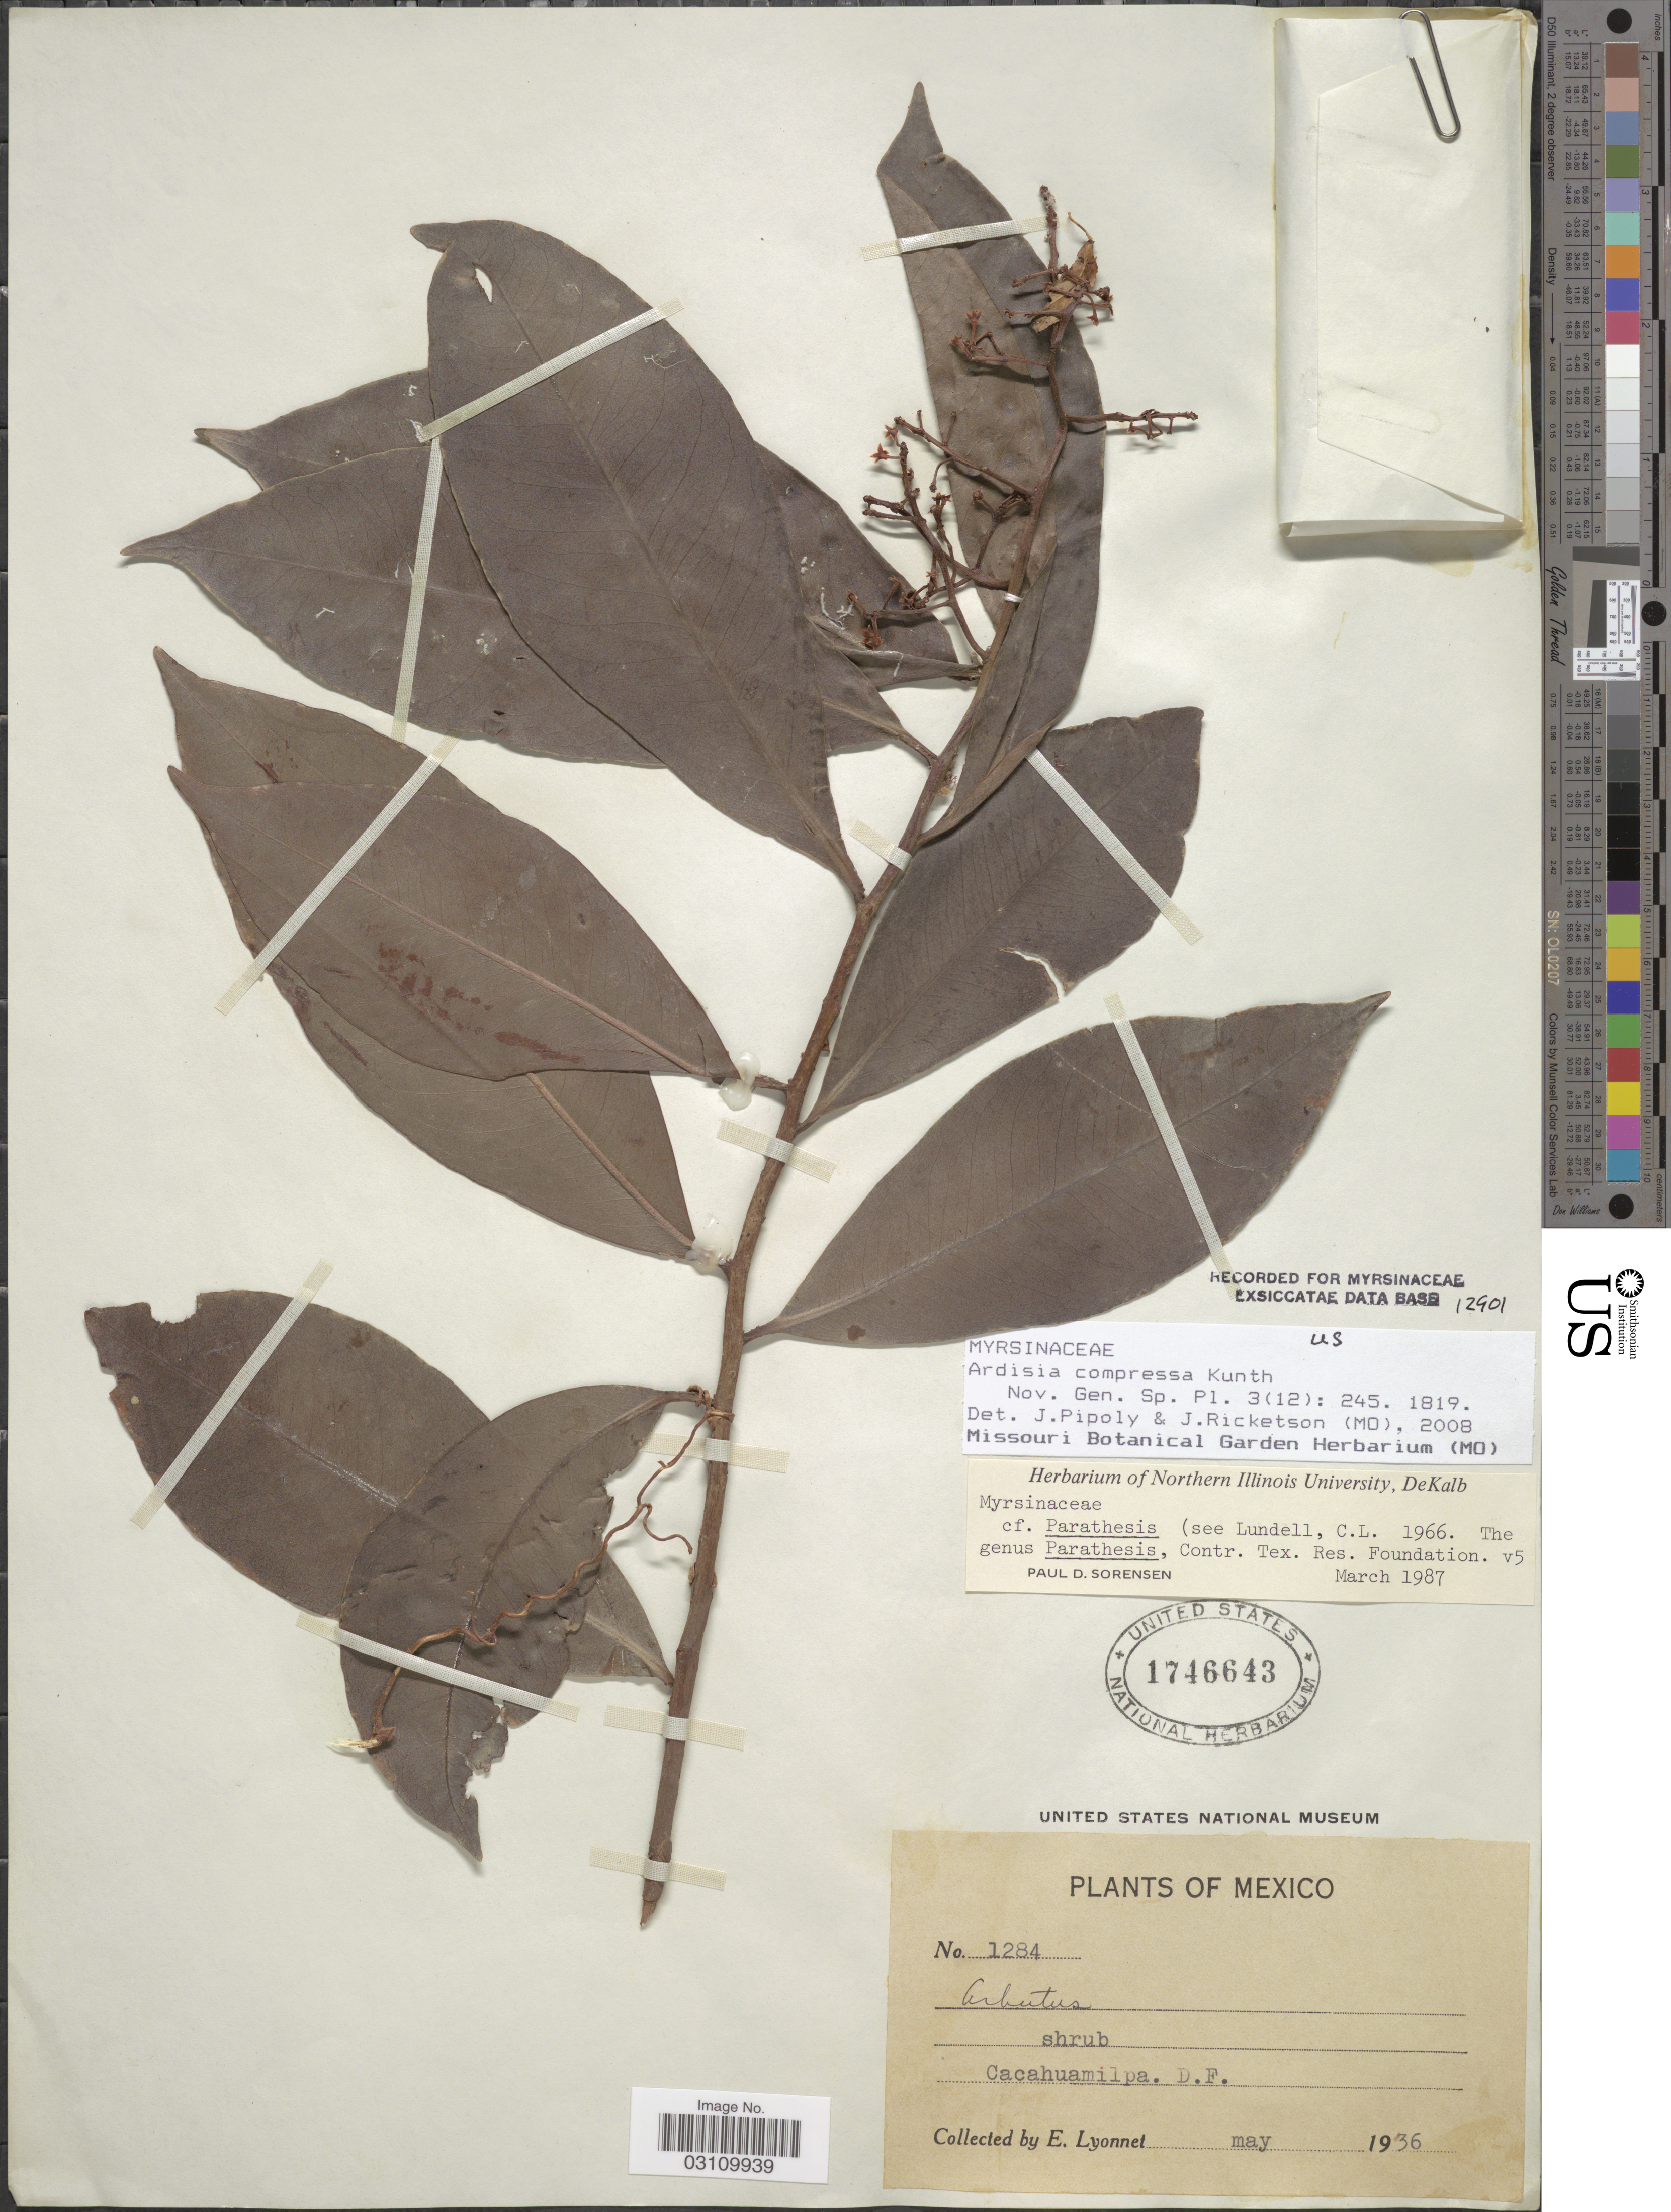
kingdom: Plantae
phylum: Tracheophyta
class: Magnoliopsida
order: Ericales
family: Primulaceae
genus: Ardisia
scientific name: Ardisia compressa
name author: Kunth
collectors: E. Lyonnet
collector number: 1284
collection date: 1936-05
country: Mexico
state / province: Distrito Federal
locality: Cacahuamipla. D. F.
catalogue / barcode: US 1746643